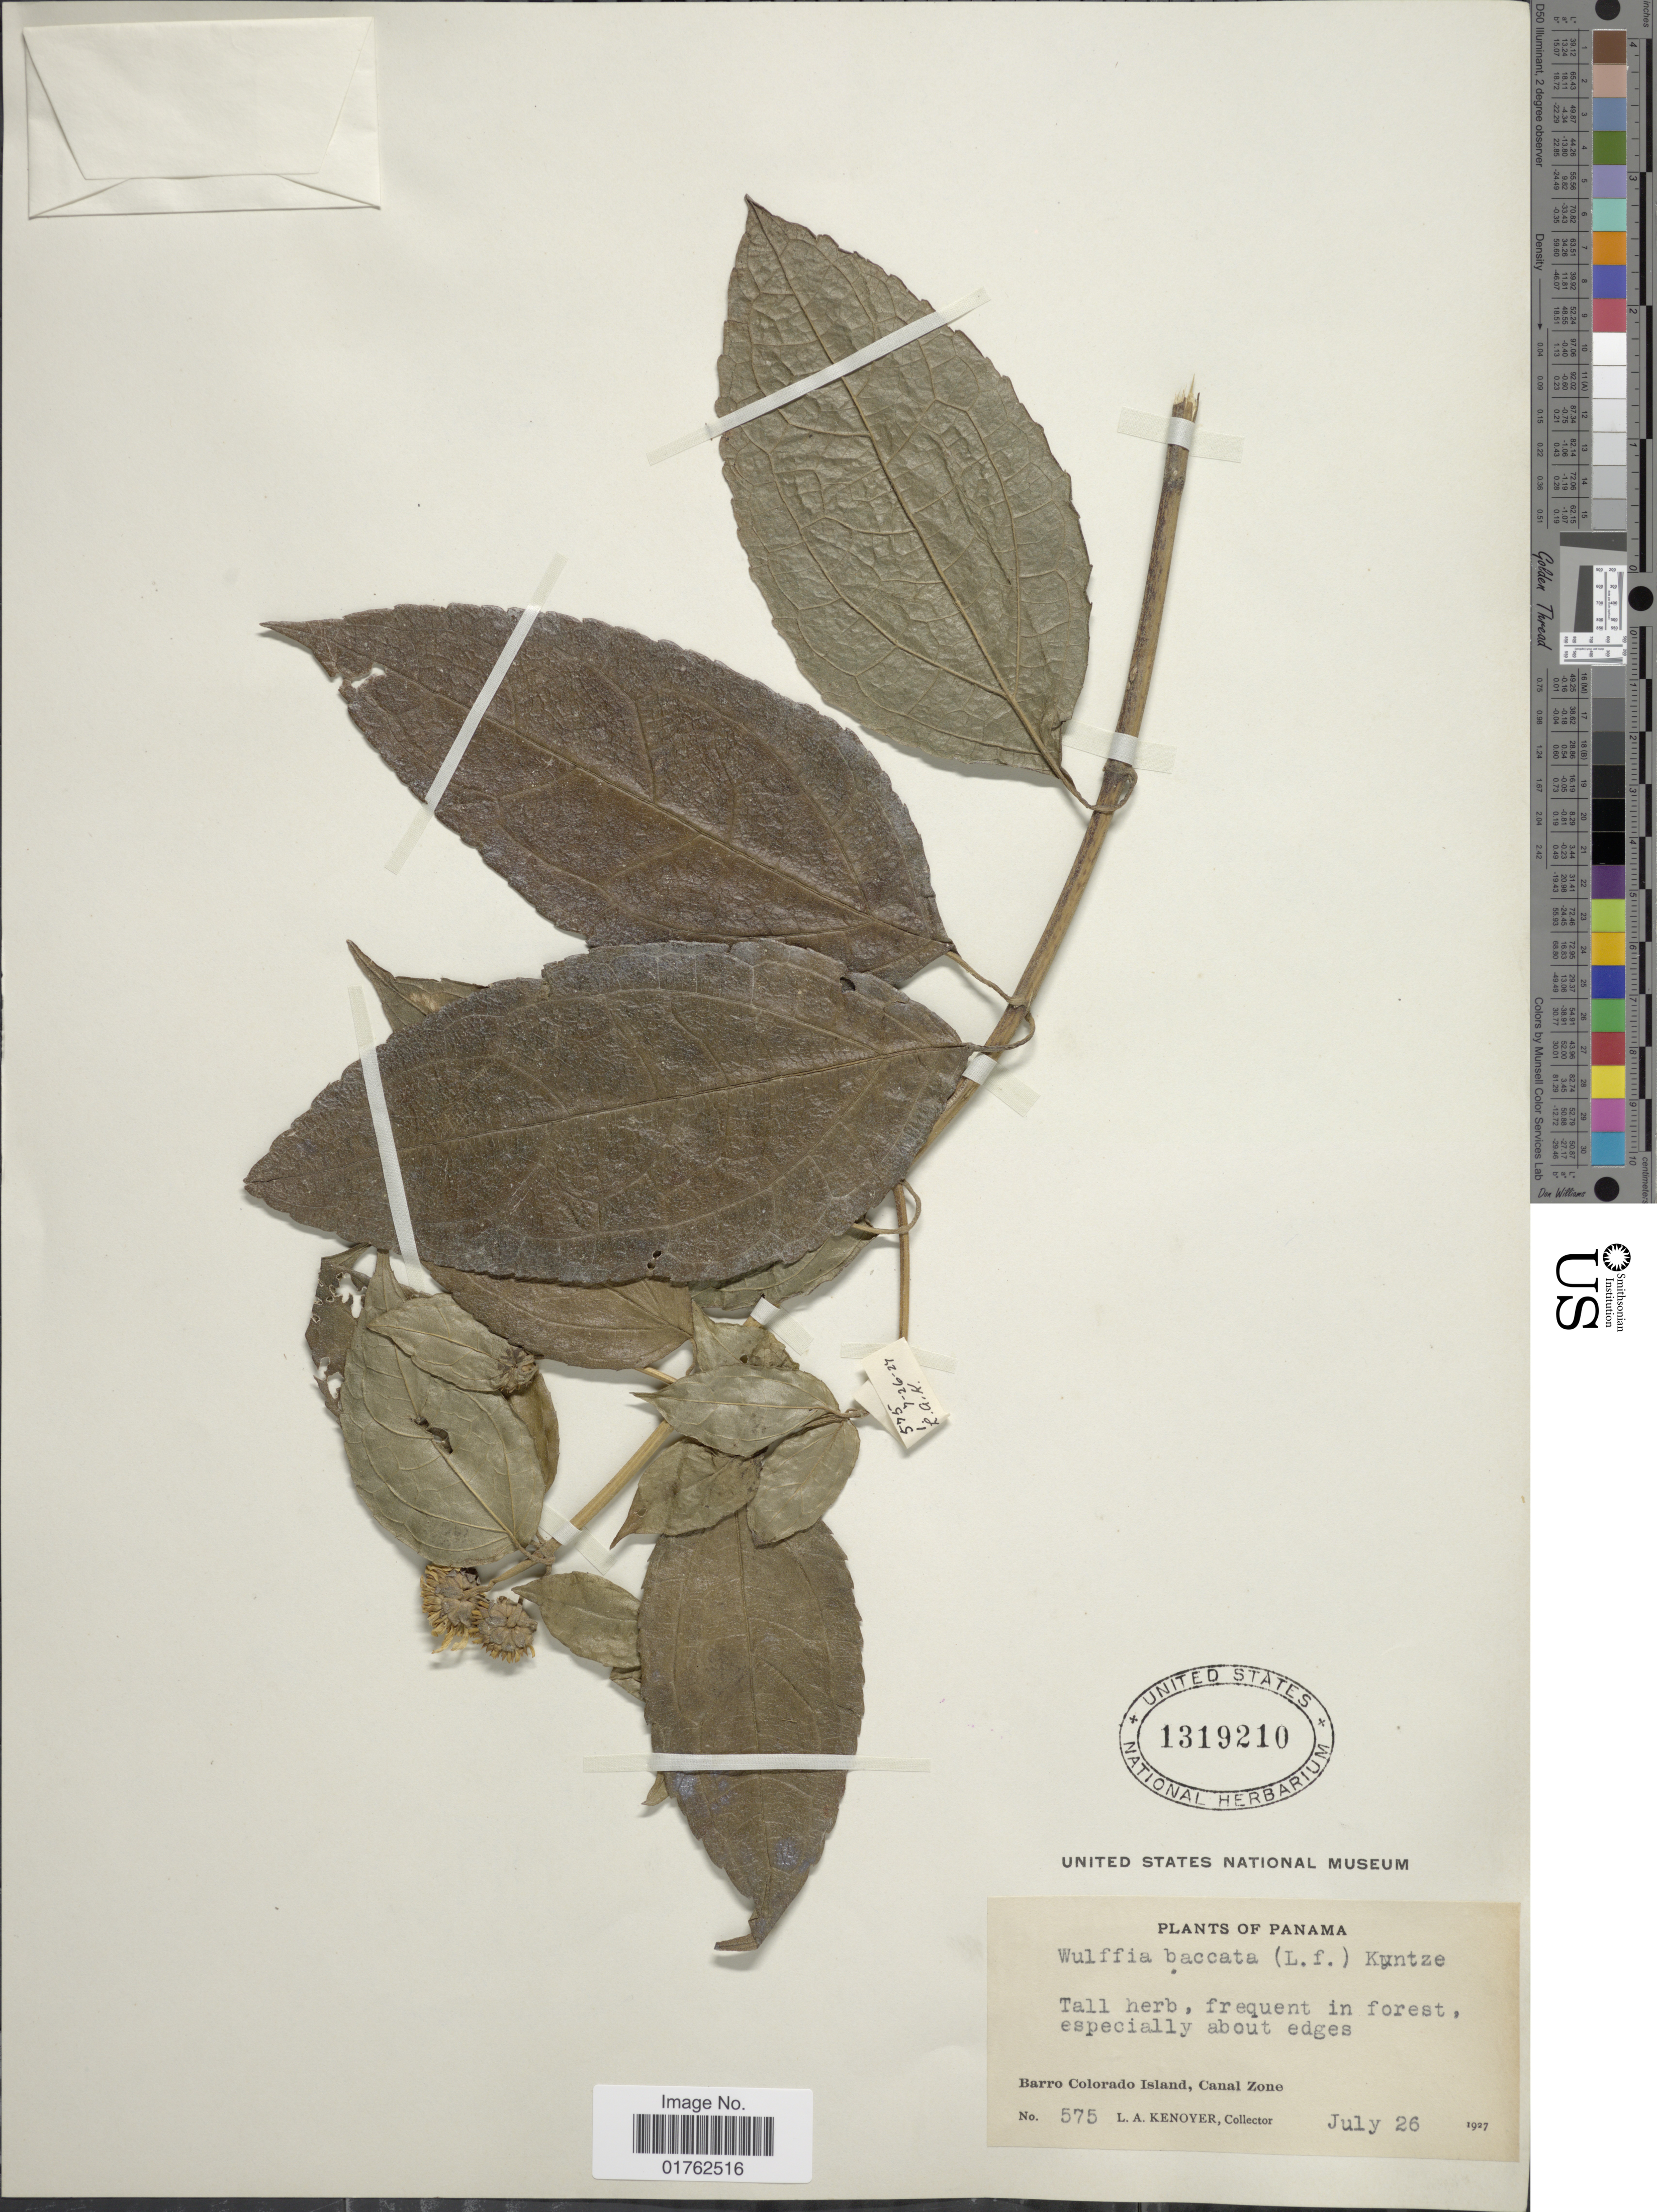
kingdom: Plantae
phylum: Tracheophyta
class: Magnoliopsida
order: Asterales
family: Asteraceae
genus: Wulffia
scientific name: Wulffia baccata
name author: (L. f.) Kuntze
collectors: L. A. Kenoyer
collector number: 575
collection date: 1927-07-26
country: Panama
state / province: Panamá Oeste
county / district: Canal Zone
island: Barro Colorado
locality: Barro Colorado Island, Canal Zone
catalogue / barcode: US 1319210